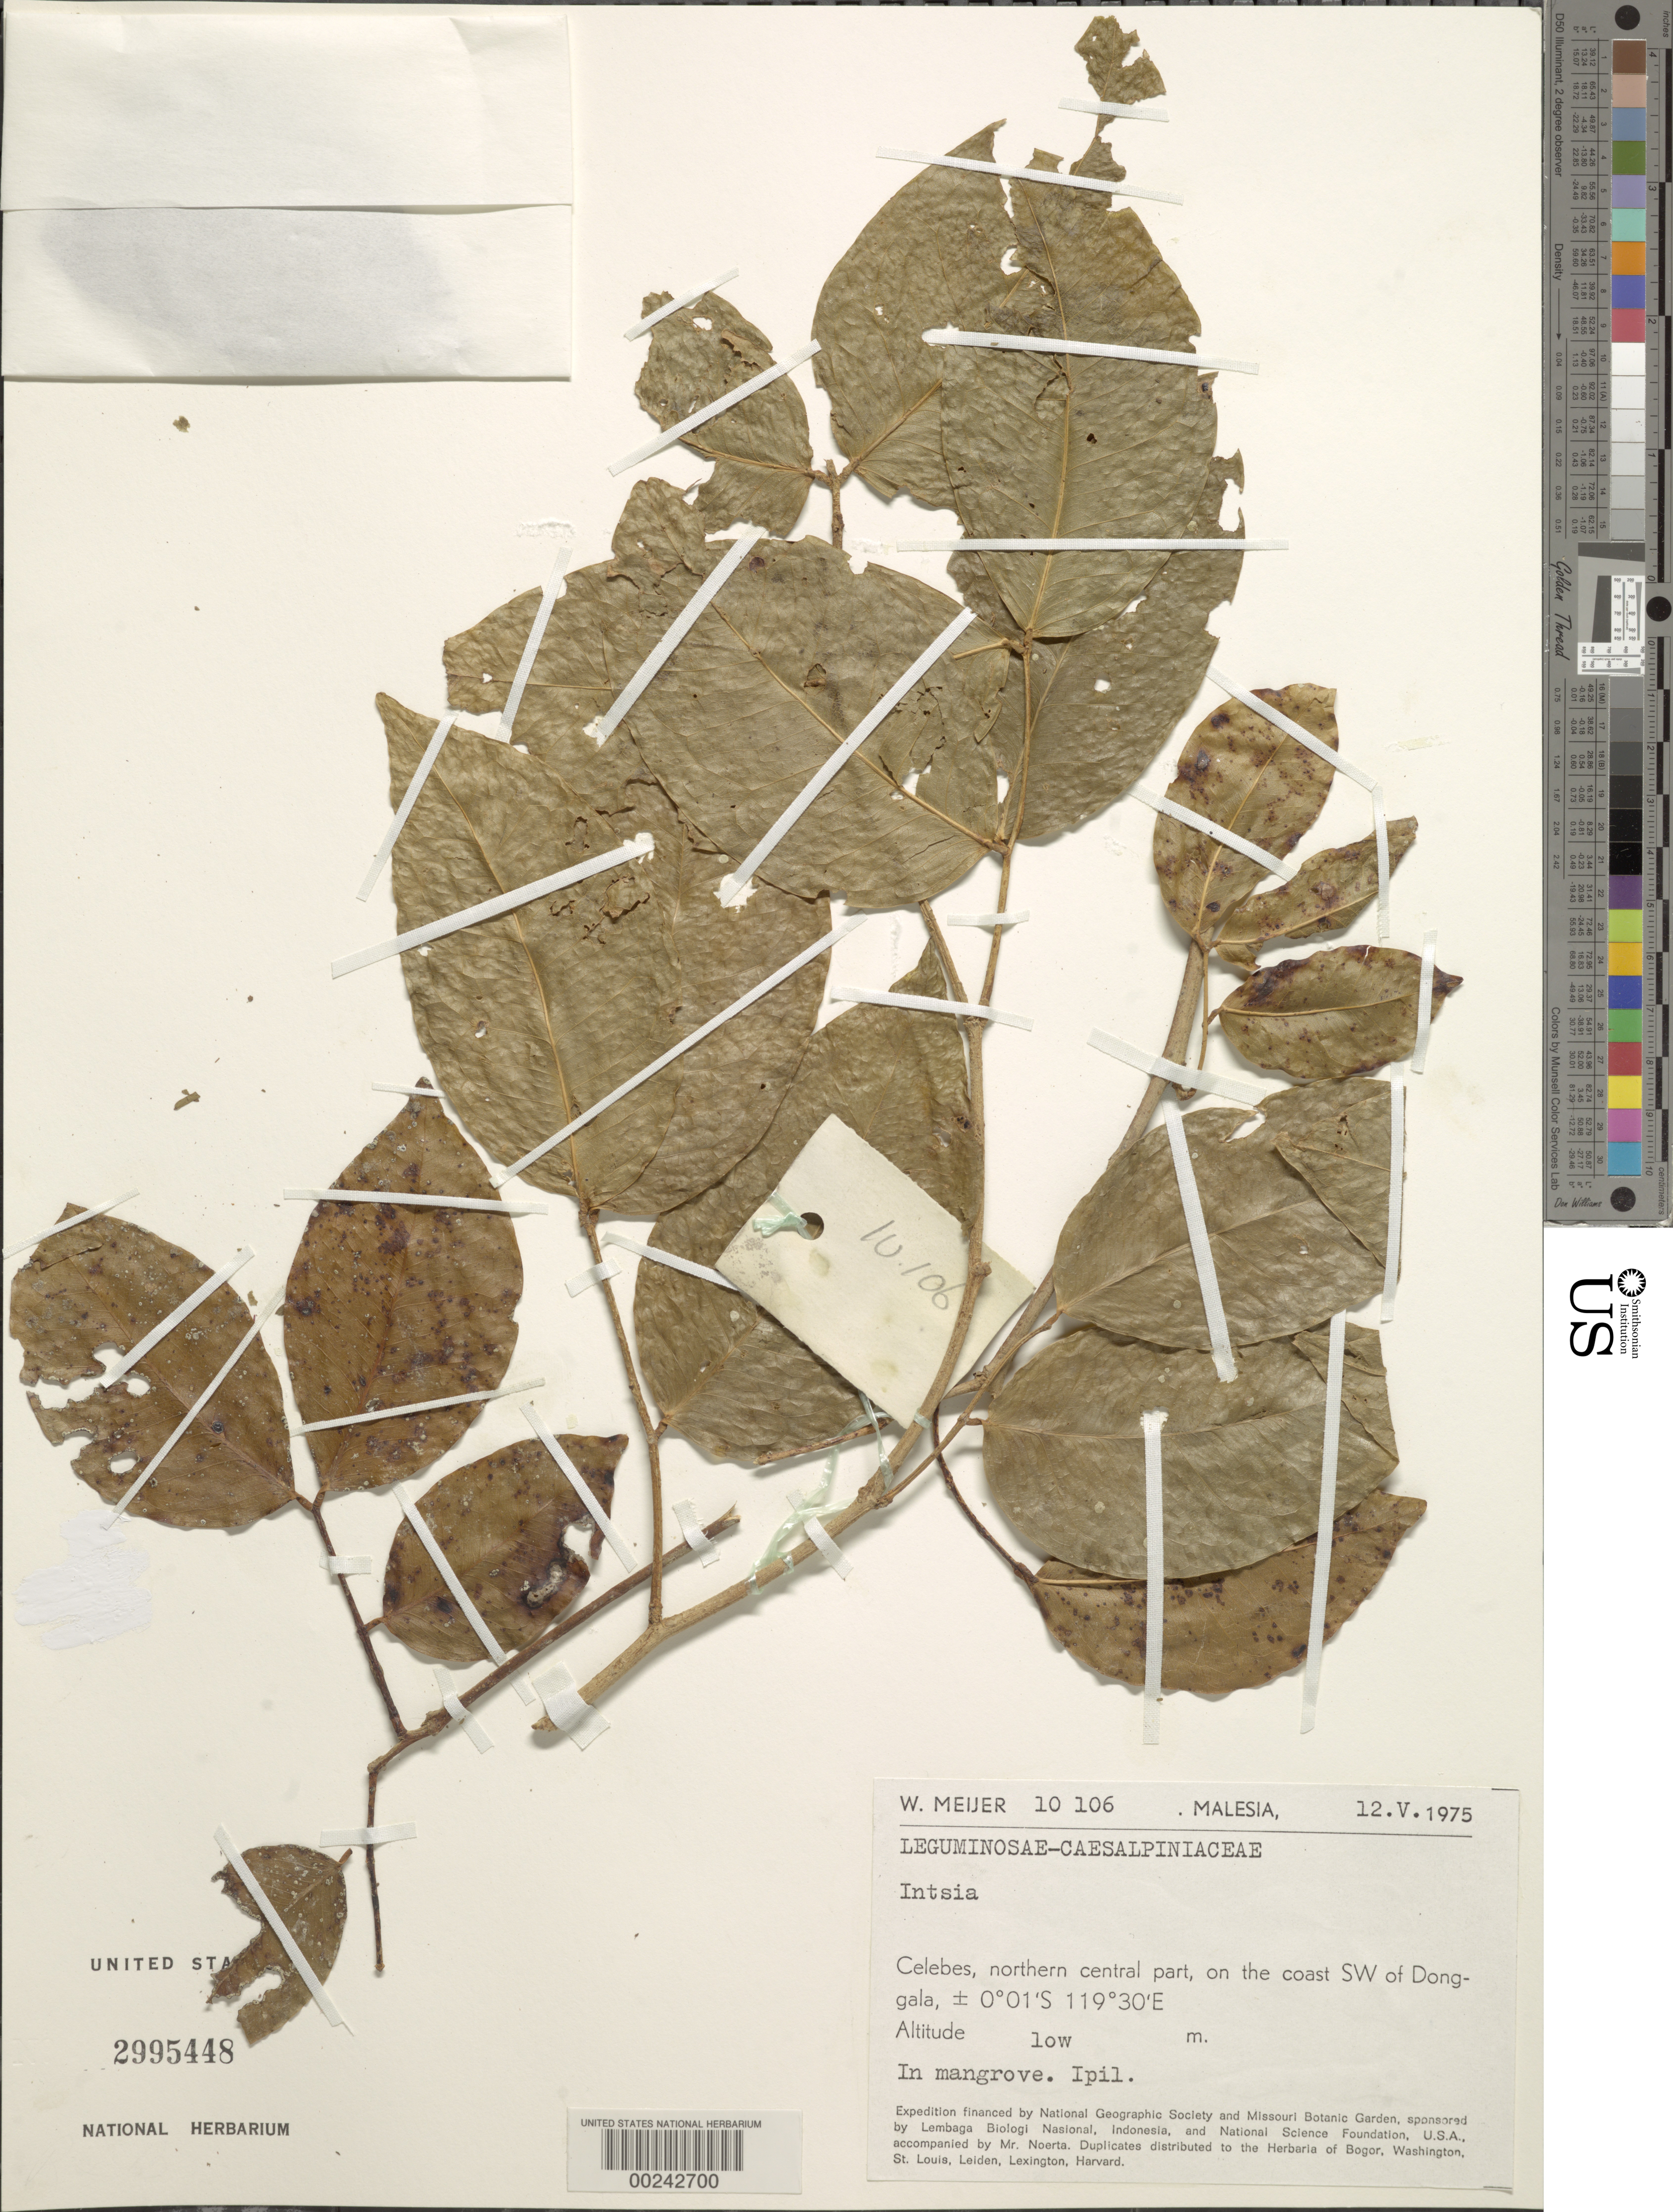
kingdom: Plantae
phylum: Tracheophyta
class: Magnoliopsida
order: Fabales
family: Fabaceae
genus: Intsia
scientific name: Intsia sp.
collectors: W. Meijer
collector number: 10106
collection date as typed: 12 May 1975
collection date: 1975-05-12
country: Indonesia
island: Celebes Island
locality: Northern central part, on the coast sw of donggala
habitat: In mangrove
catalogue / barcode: US 2995448